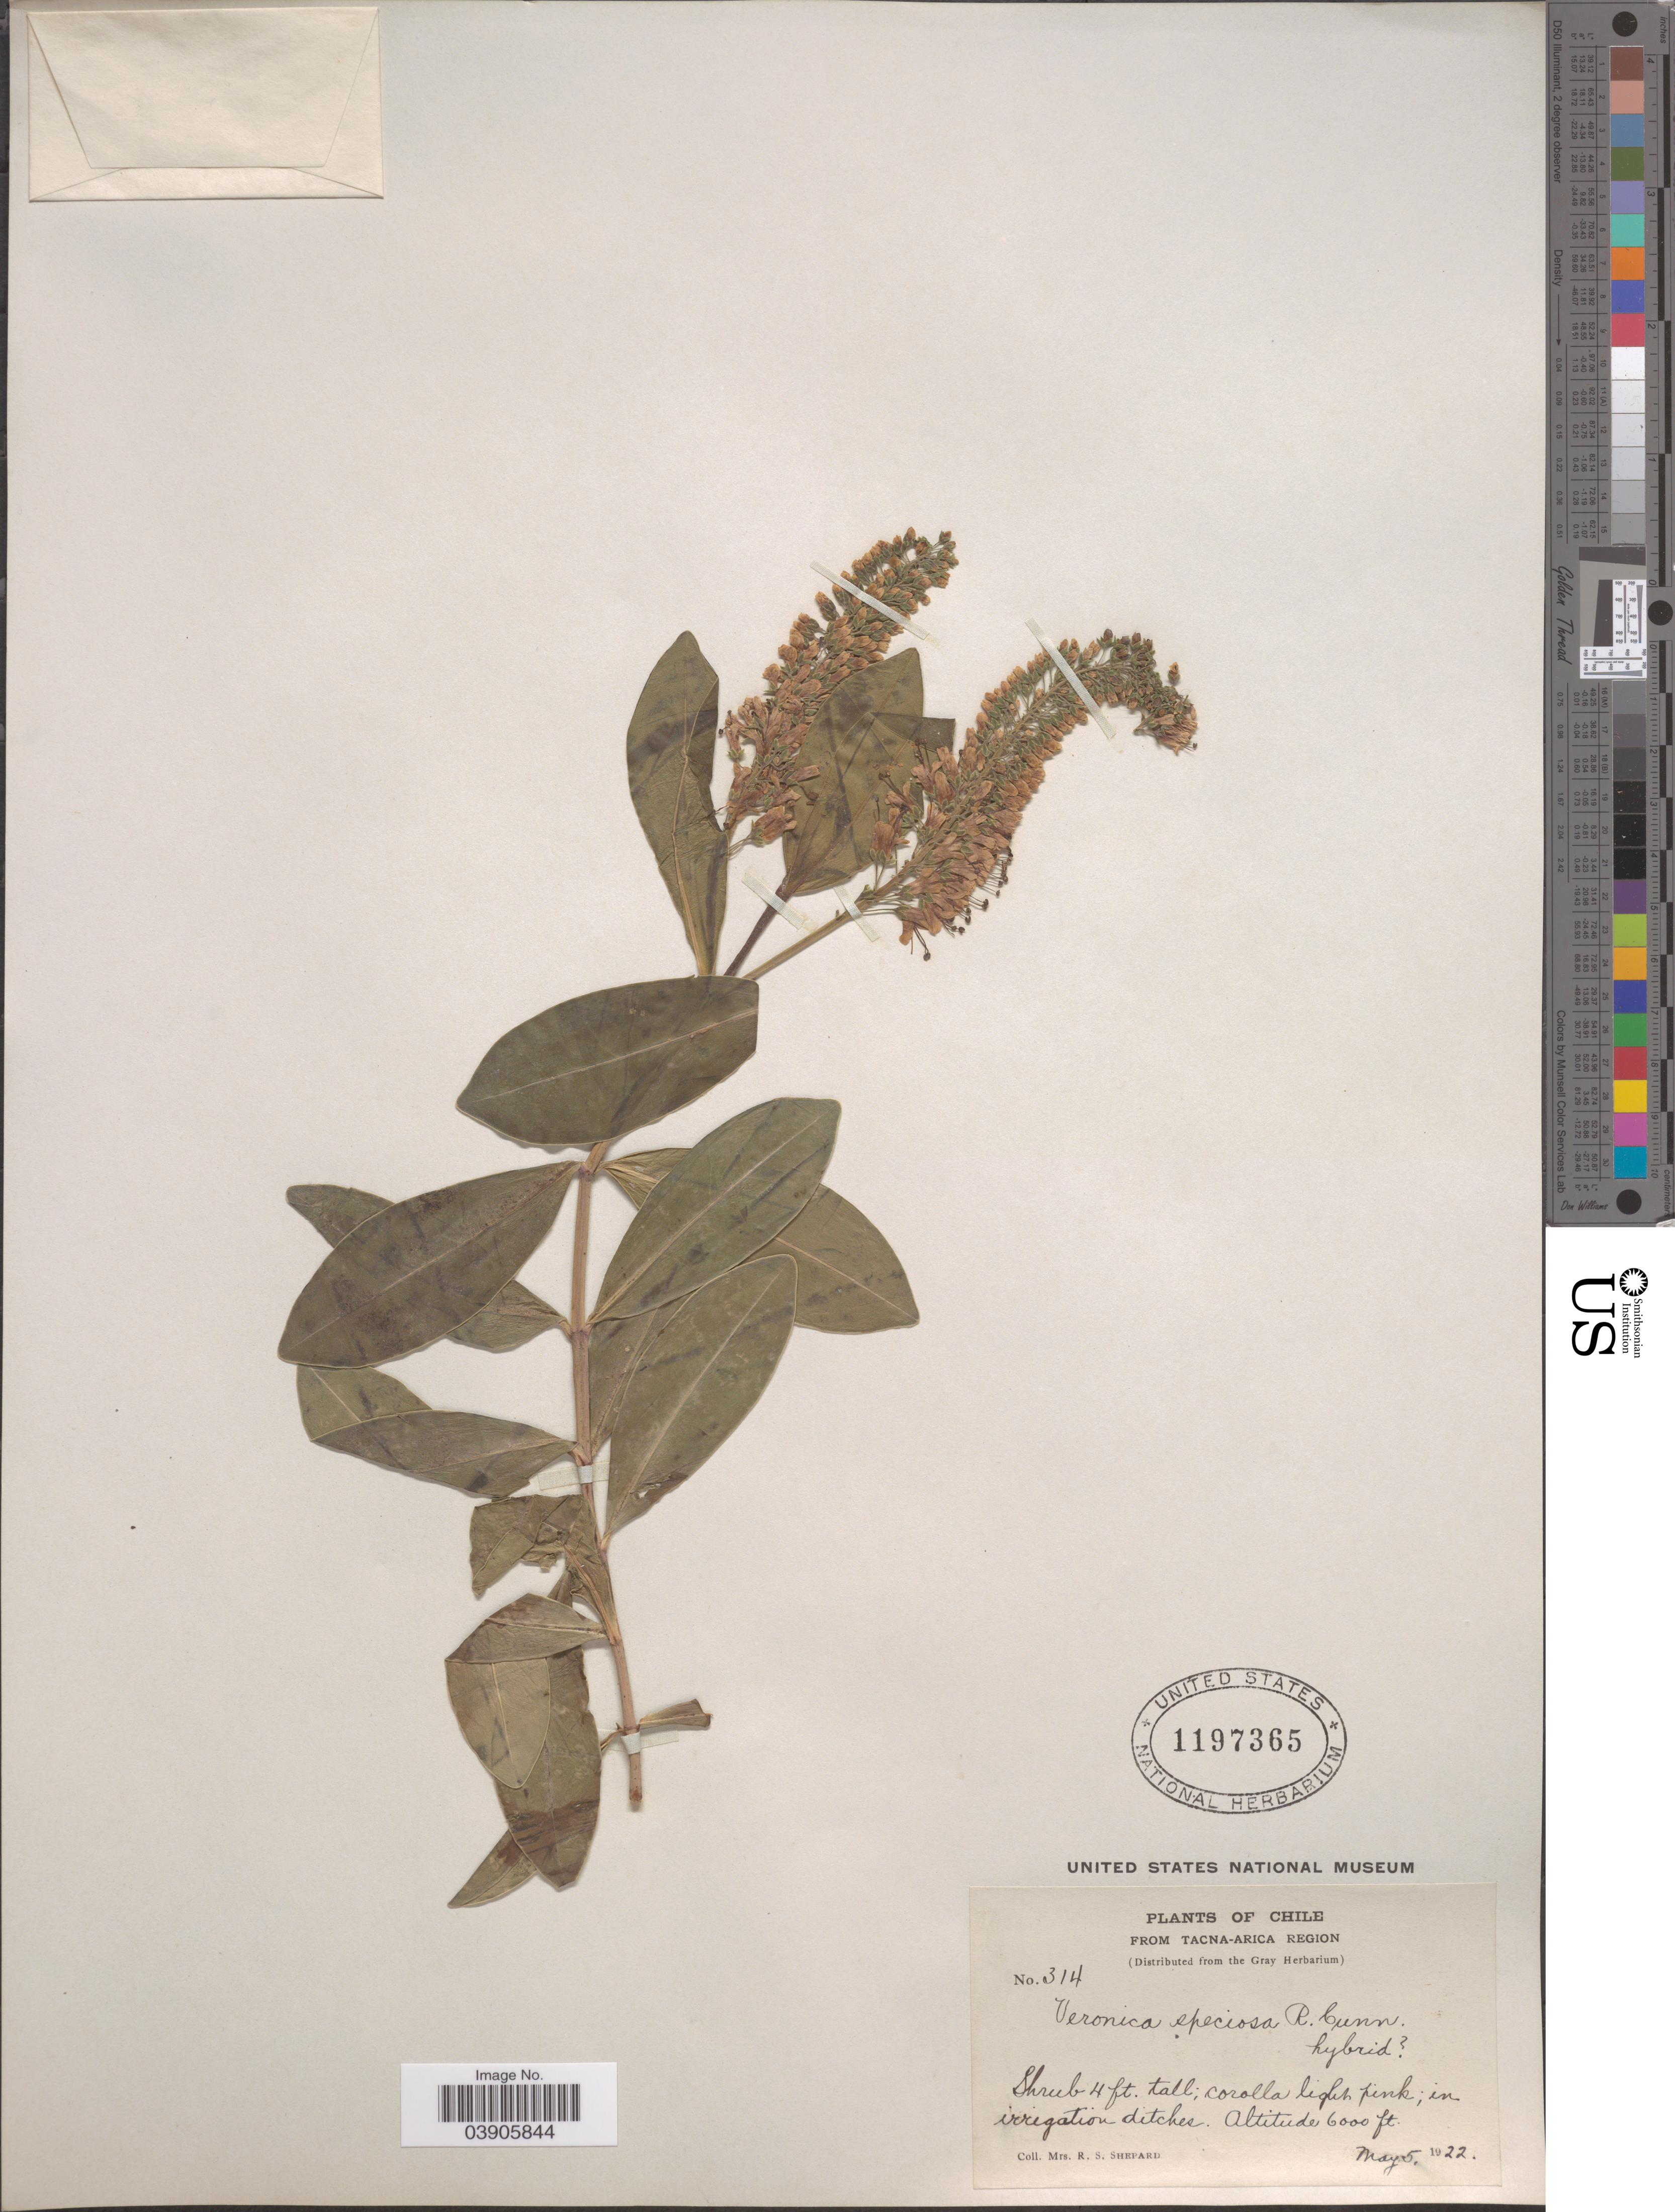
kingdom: Plantae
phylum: Tracheophyta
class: Magnoliopsida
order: Lamiales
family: Plantaginaceae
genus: Hebe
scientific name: Hebe speciosa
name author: (R. Cunn. ex A. Cunn.) Andersen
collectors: R. Shepard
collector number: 314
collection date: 1922-05-05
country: Chile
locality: From Tacna-Arica Region.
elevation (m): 1829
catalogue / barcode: US 1197365